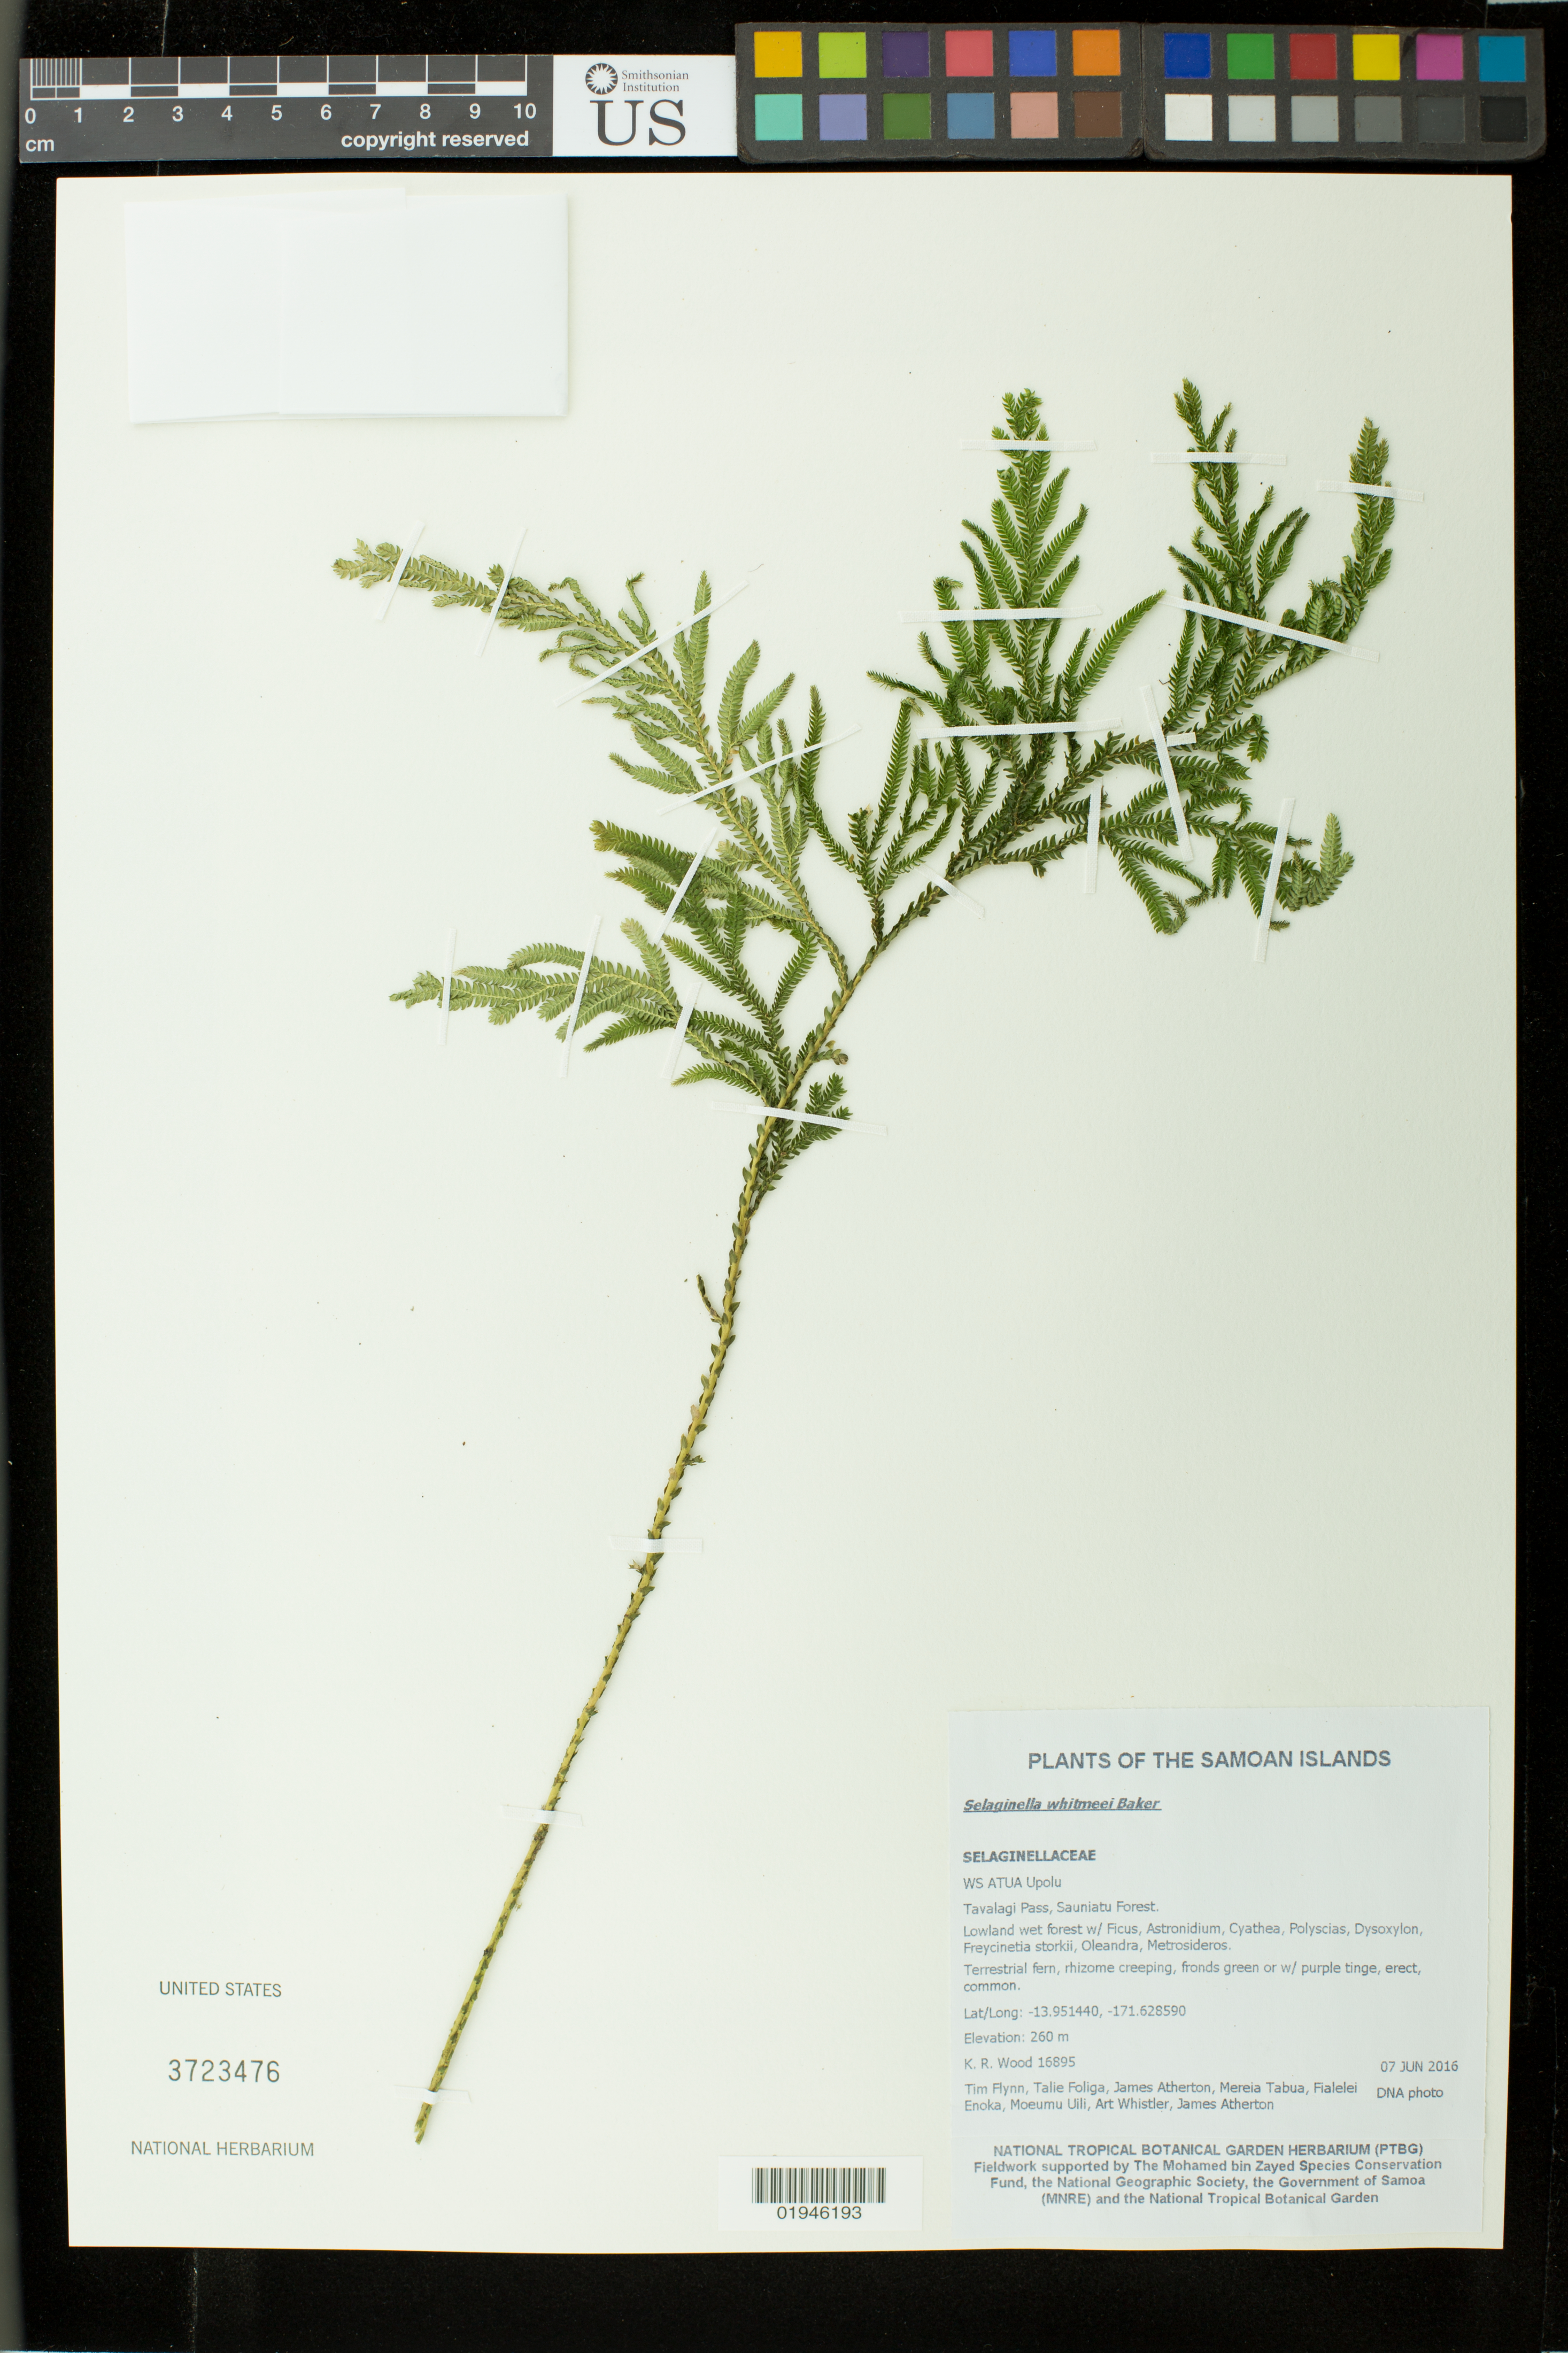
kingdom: Plantae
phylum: Tracheophyta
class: Lycopodiopsida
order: Selaginellales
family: Selaginellaceae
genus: Selaginella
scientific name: Selaginella whitmeei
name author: Baker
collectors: K. R. Wood, T. W. Flynn, T. Foliga, J. Atherton, M. Tabua, F. Enoka, M. Uili & A. Whistler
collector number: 16895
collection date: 2016-06-07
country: Samoa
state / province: Atua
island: Upolu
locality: Upolu, Tavalagi Pass, Sauniatu Forest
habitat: Lowland wet forest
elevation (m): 260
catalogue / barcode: US 3723476